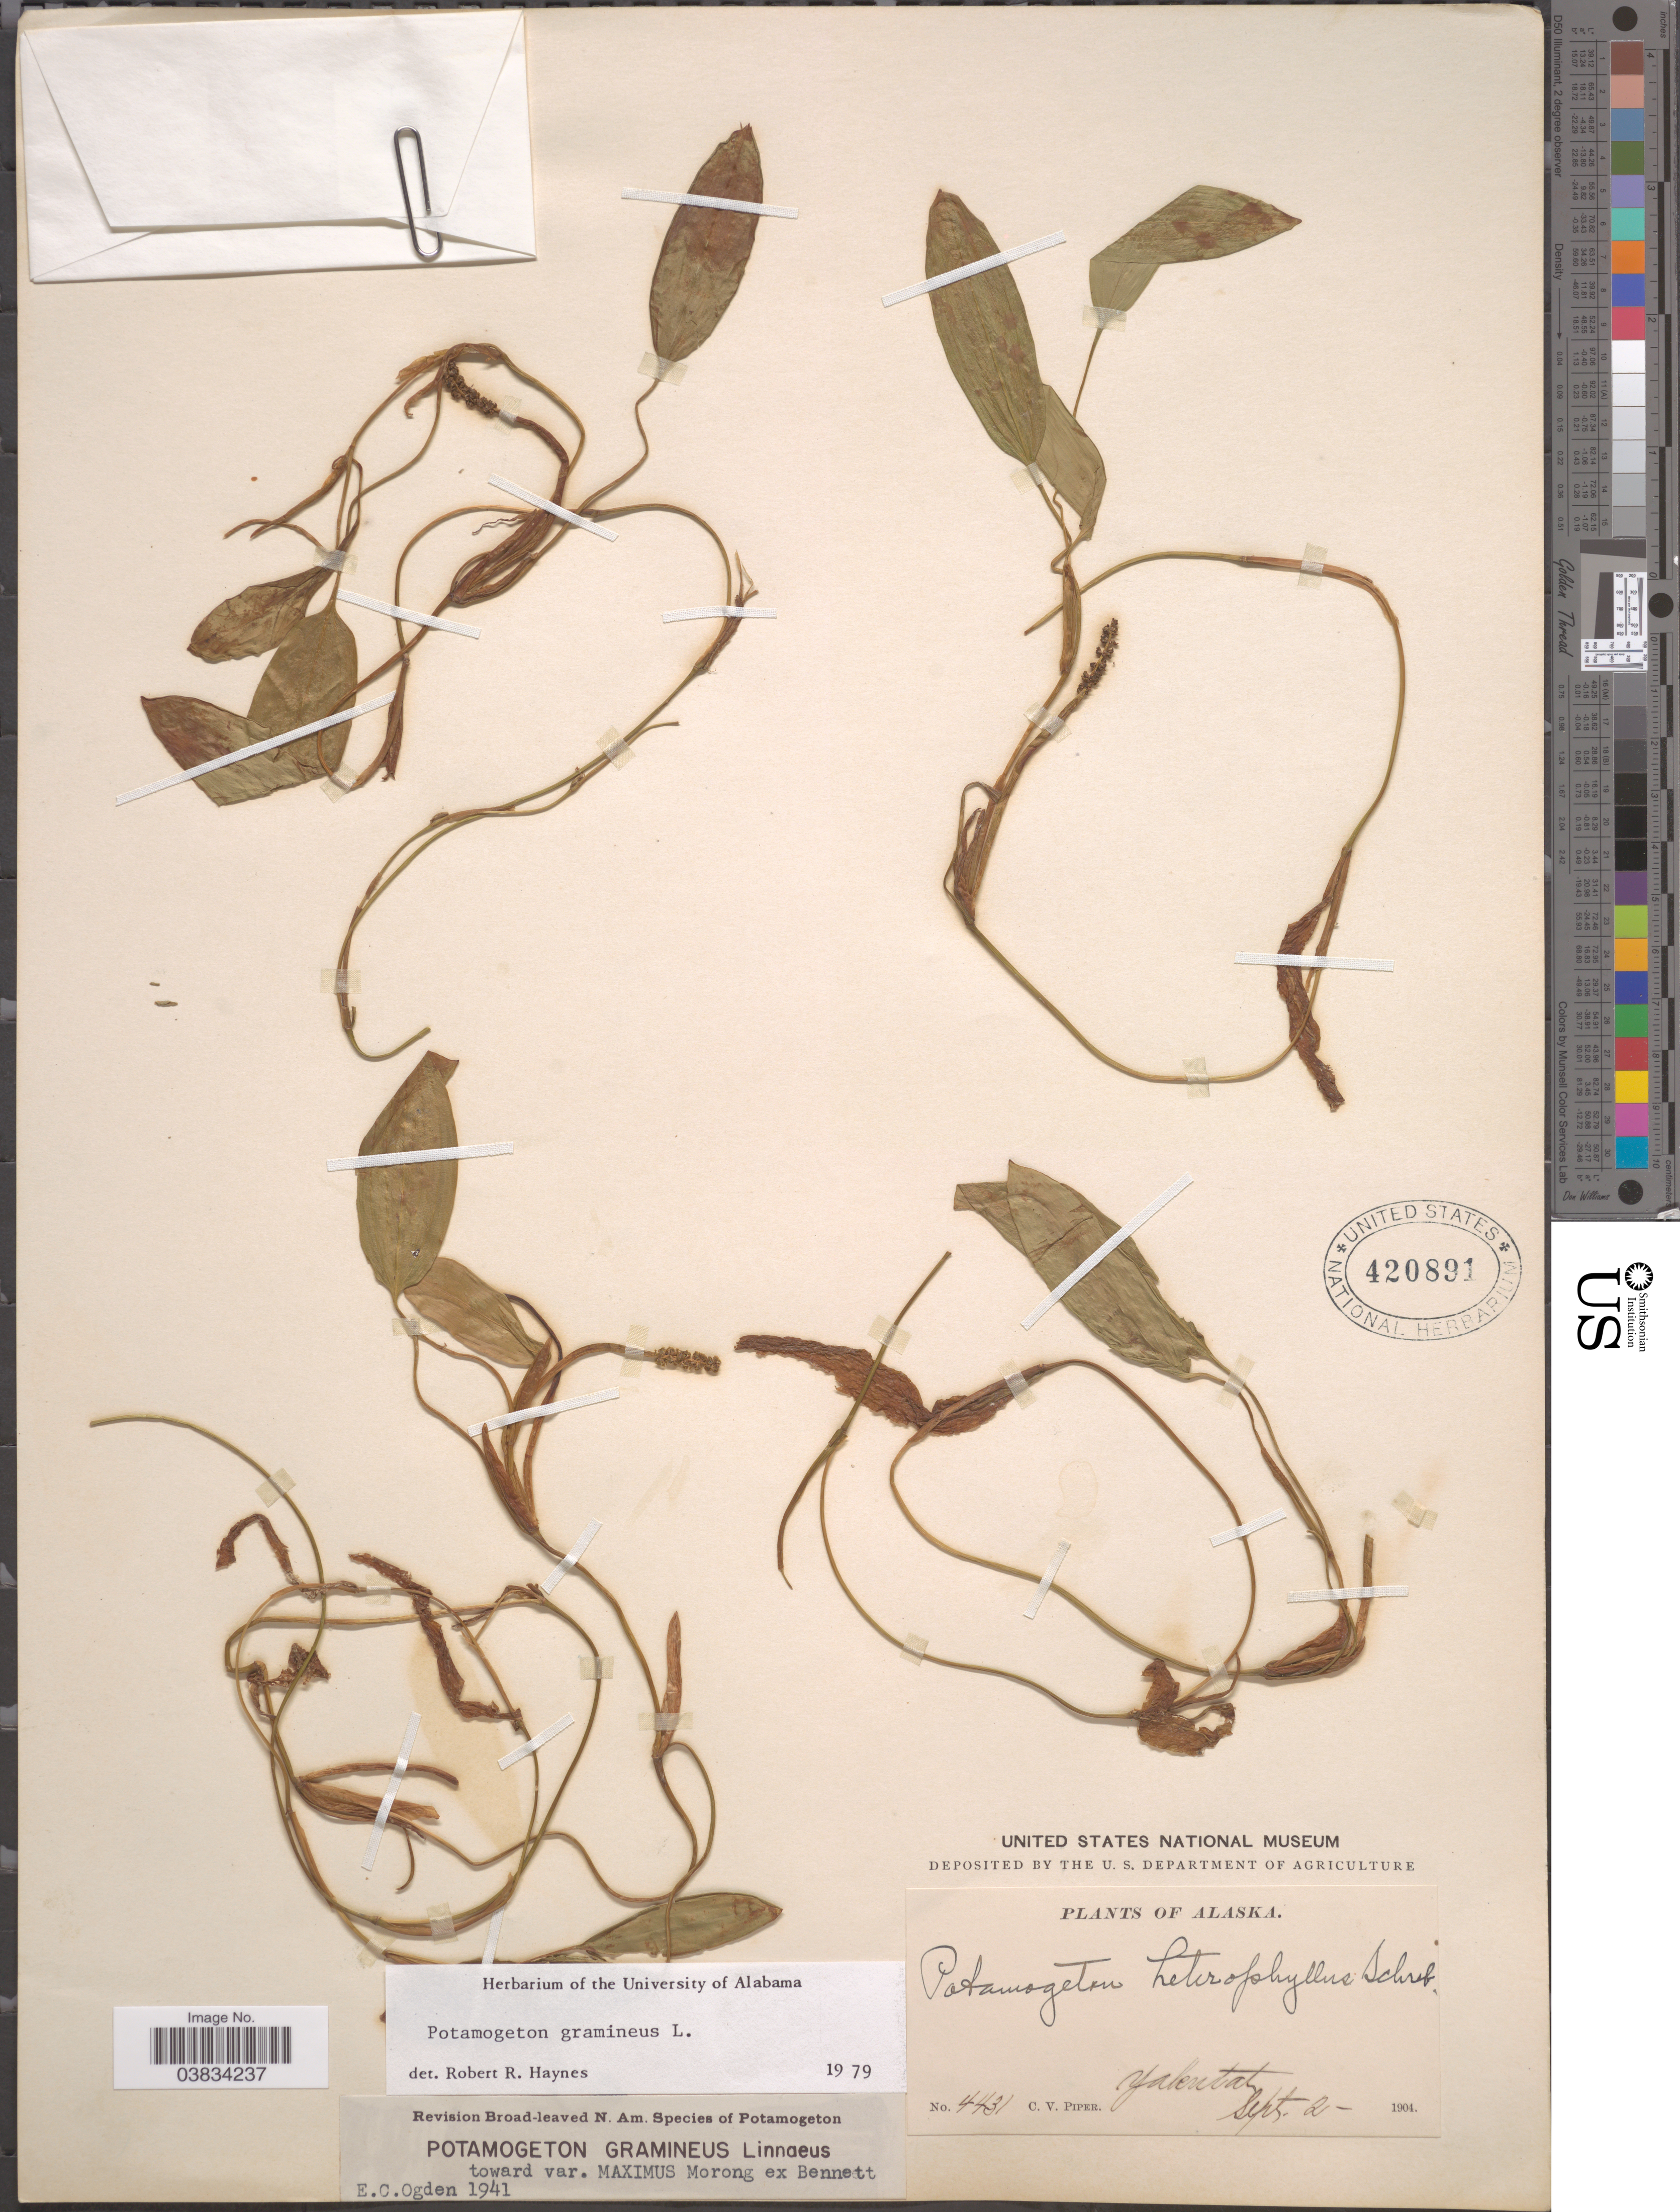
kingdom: Plantae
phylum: Tracheophyta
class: Liliopsida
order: Alismatales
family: Potamogetonaceae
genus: Potamogeton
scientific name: Potamogeton gramineus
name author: L.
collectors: C. V. Piper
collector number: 4431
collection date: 1904-09-02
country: United States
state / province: Alaska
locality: Yakutat.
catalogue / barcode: US 420891